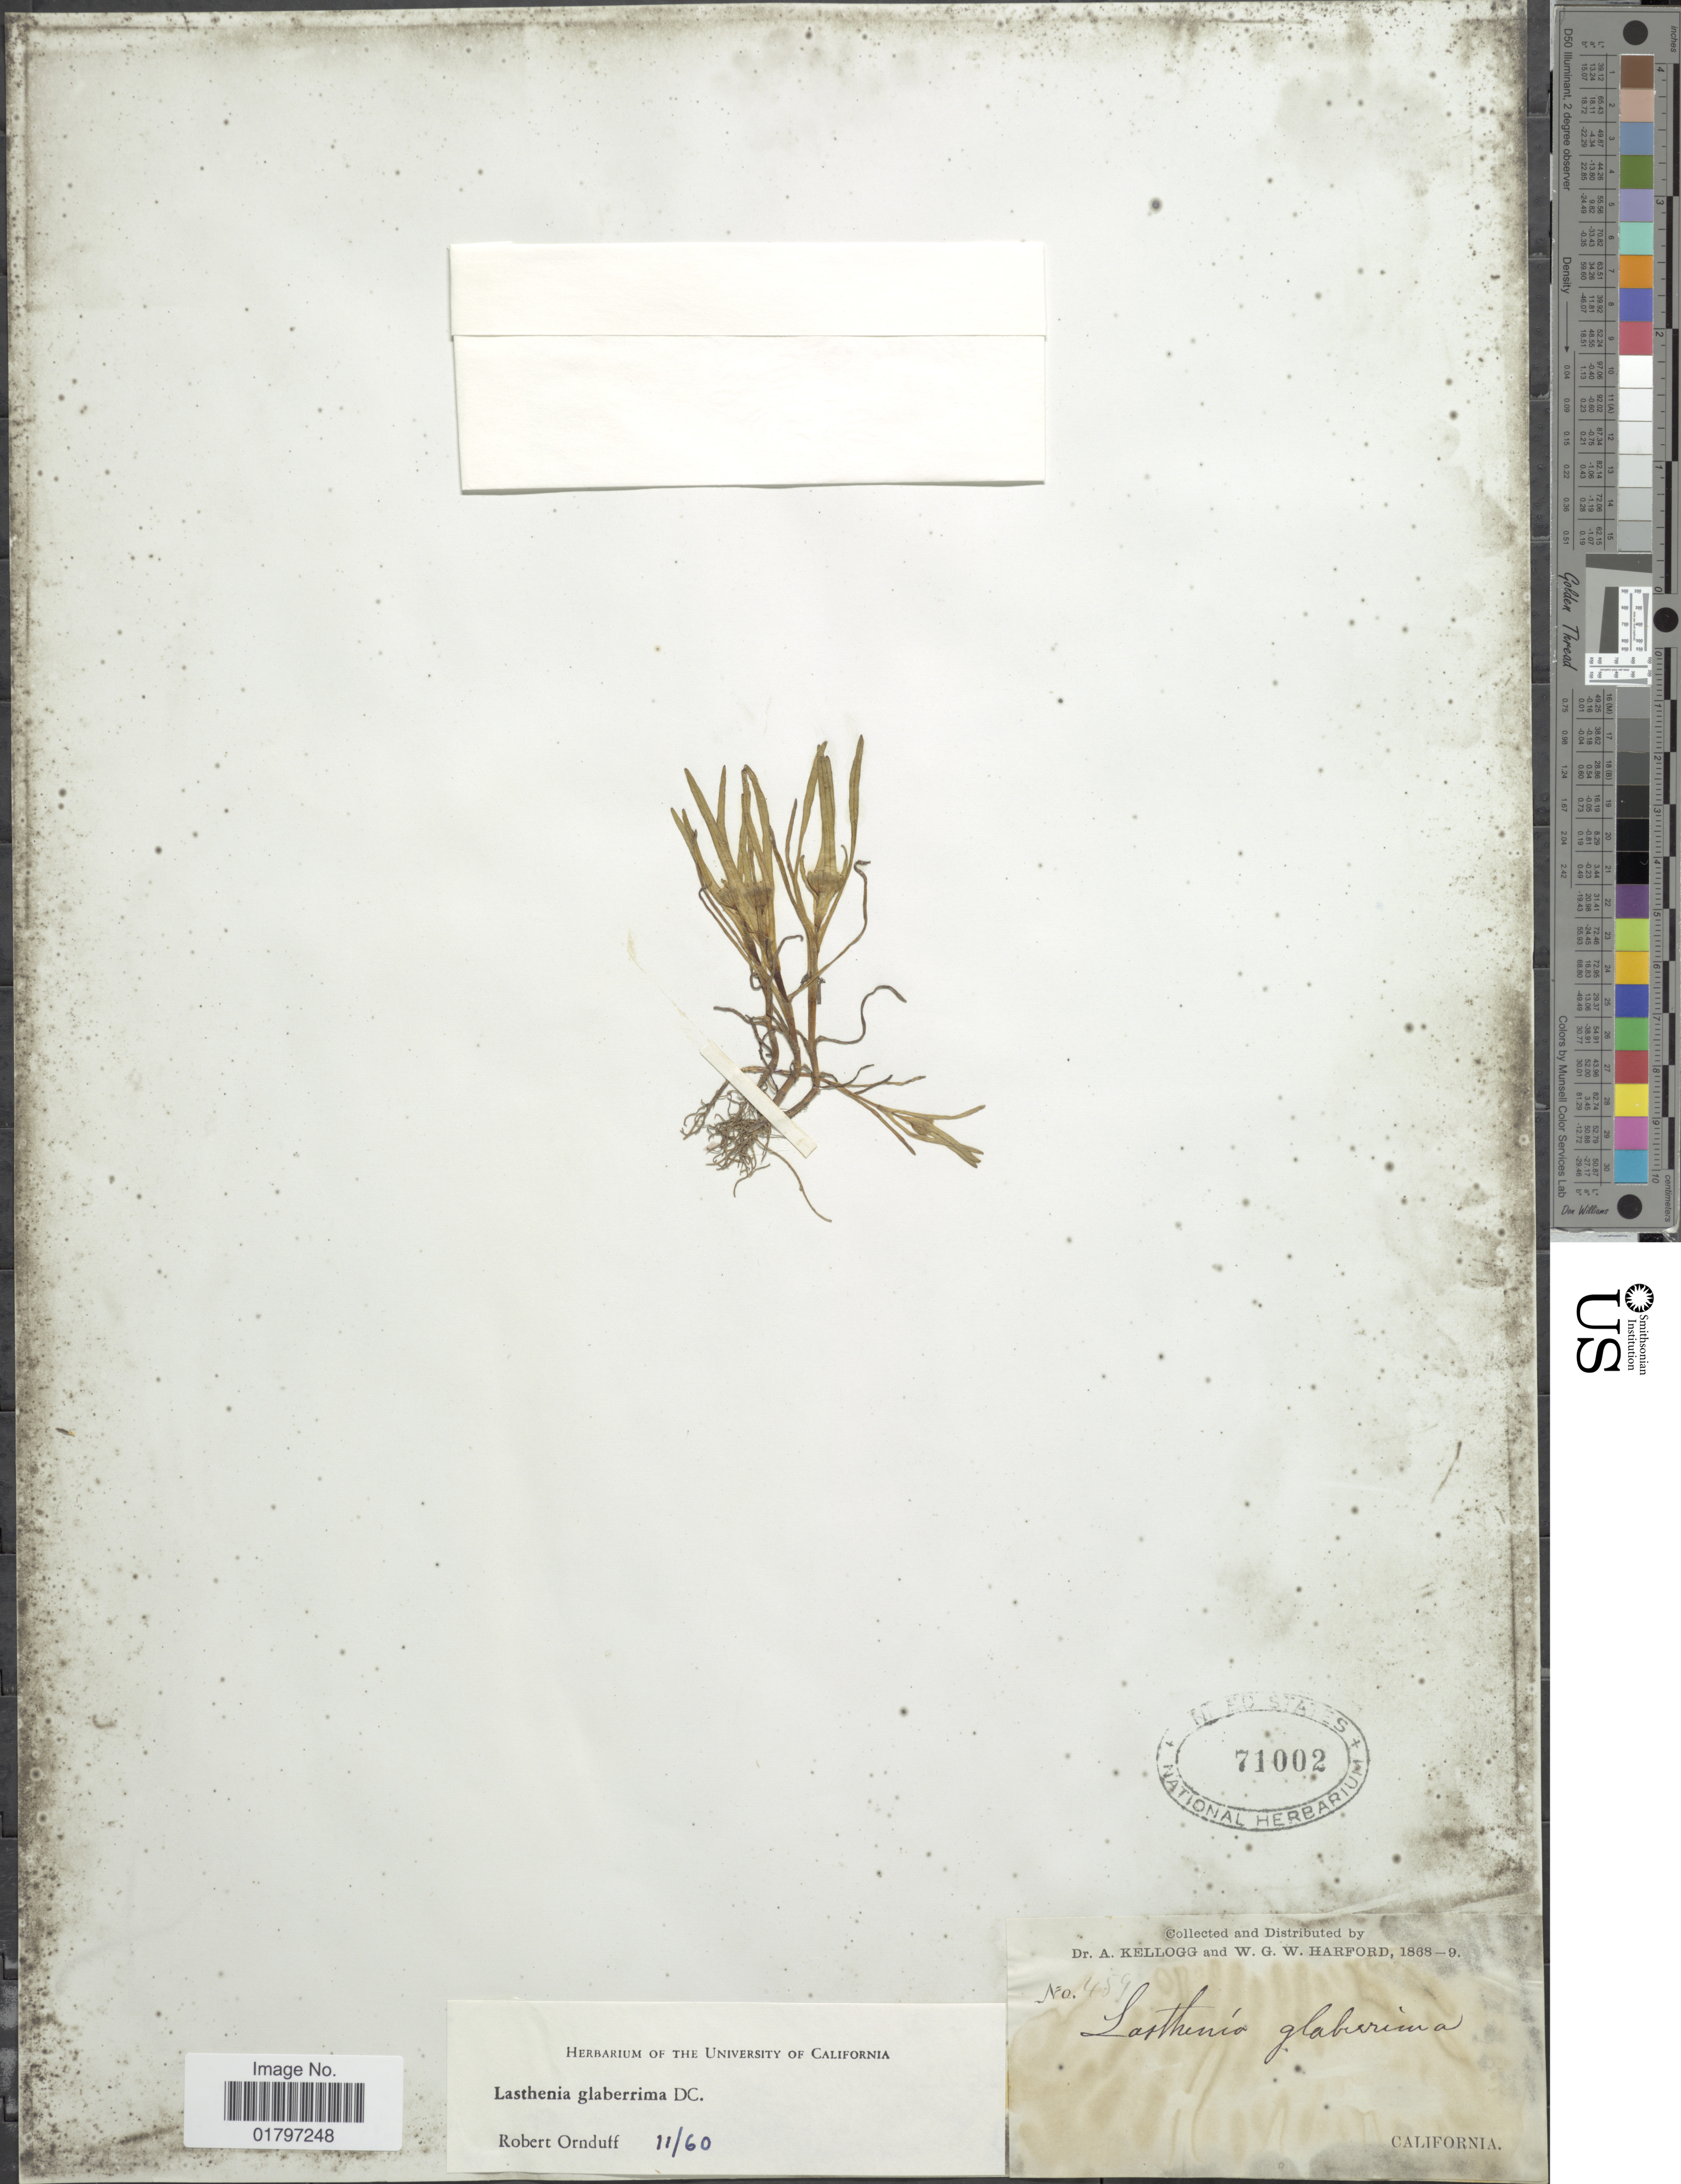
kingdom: Plantae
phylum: Tracheophyta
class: Magnoliopsida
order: Asterales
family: Asteraceae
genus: Lasthenia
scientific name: Lasthenia glaberrima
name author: DC.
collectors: A. Kellogg & W. G. W. Harford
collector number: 489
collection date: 1868/1869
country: United States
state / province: California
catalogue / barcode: US 71002